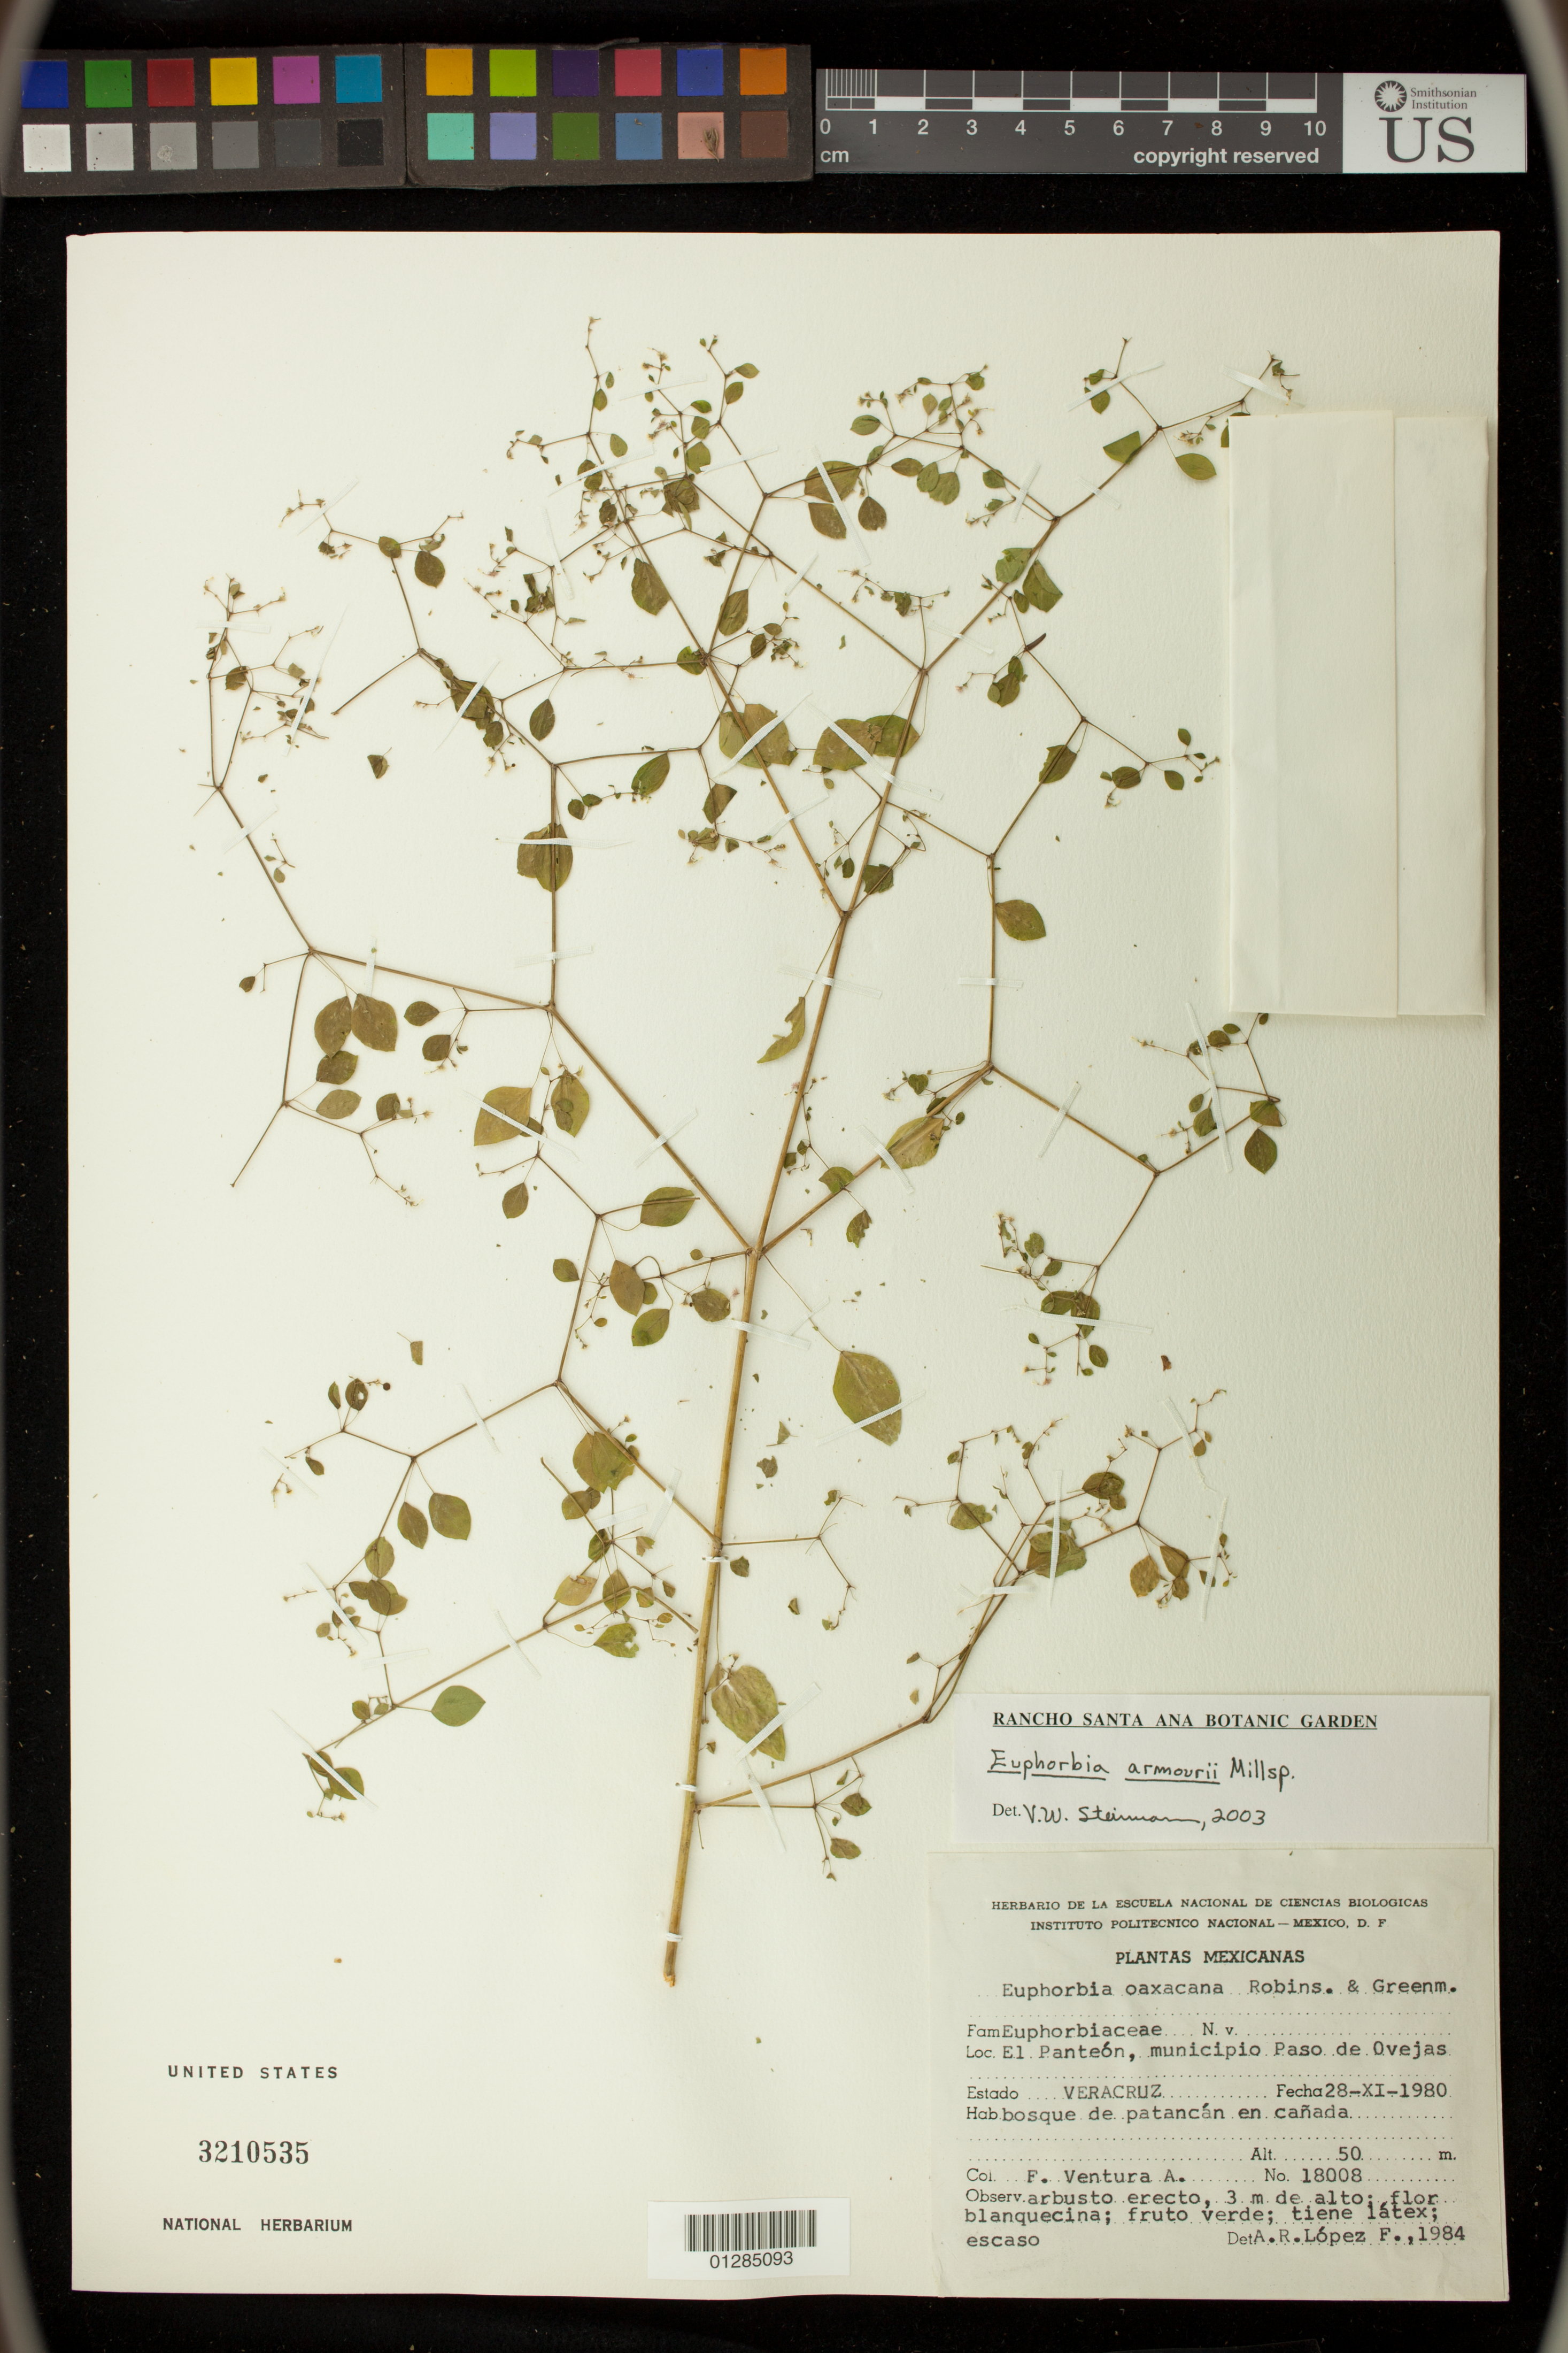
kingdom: Plantae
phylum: Tracheophyta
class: Magnoliopsida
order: Malpighiales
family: Euphorbiaceae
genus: Euphorbia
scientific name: Euphorbia armourii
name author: Millsp.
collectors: F. Ventura A.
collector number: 18008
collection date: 1980-11-28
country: Mexico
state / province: Veracruz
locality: El Panteon, municipio Paso de Ovejas.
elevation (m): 50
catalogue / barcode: US 3210535